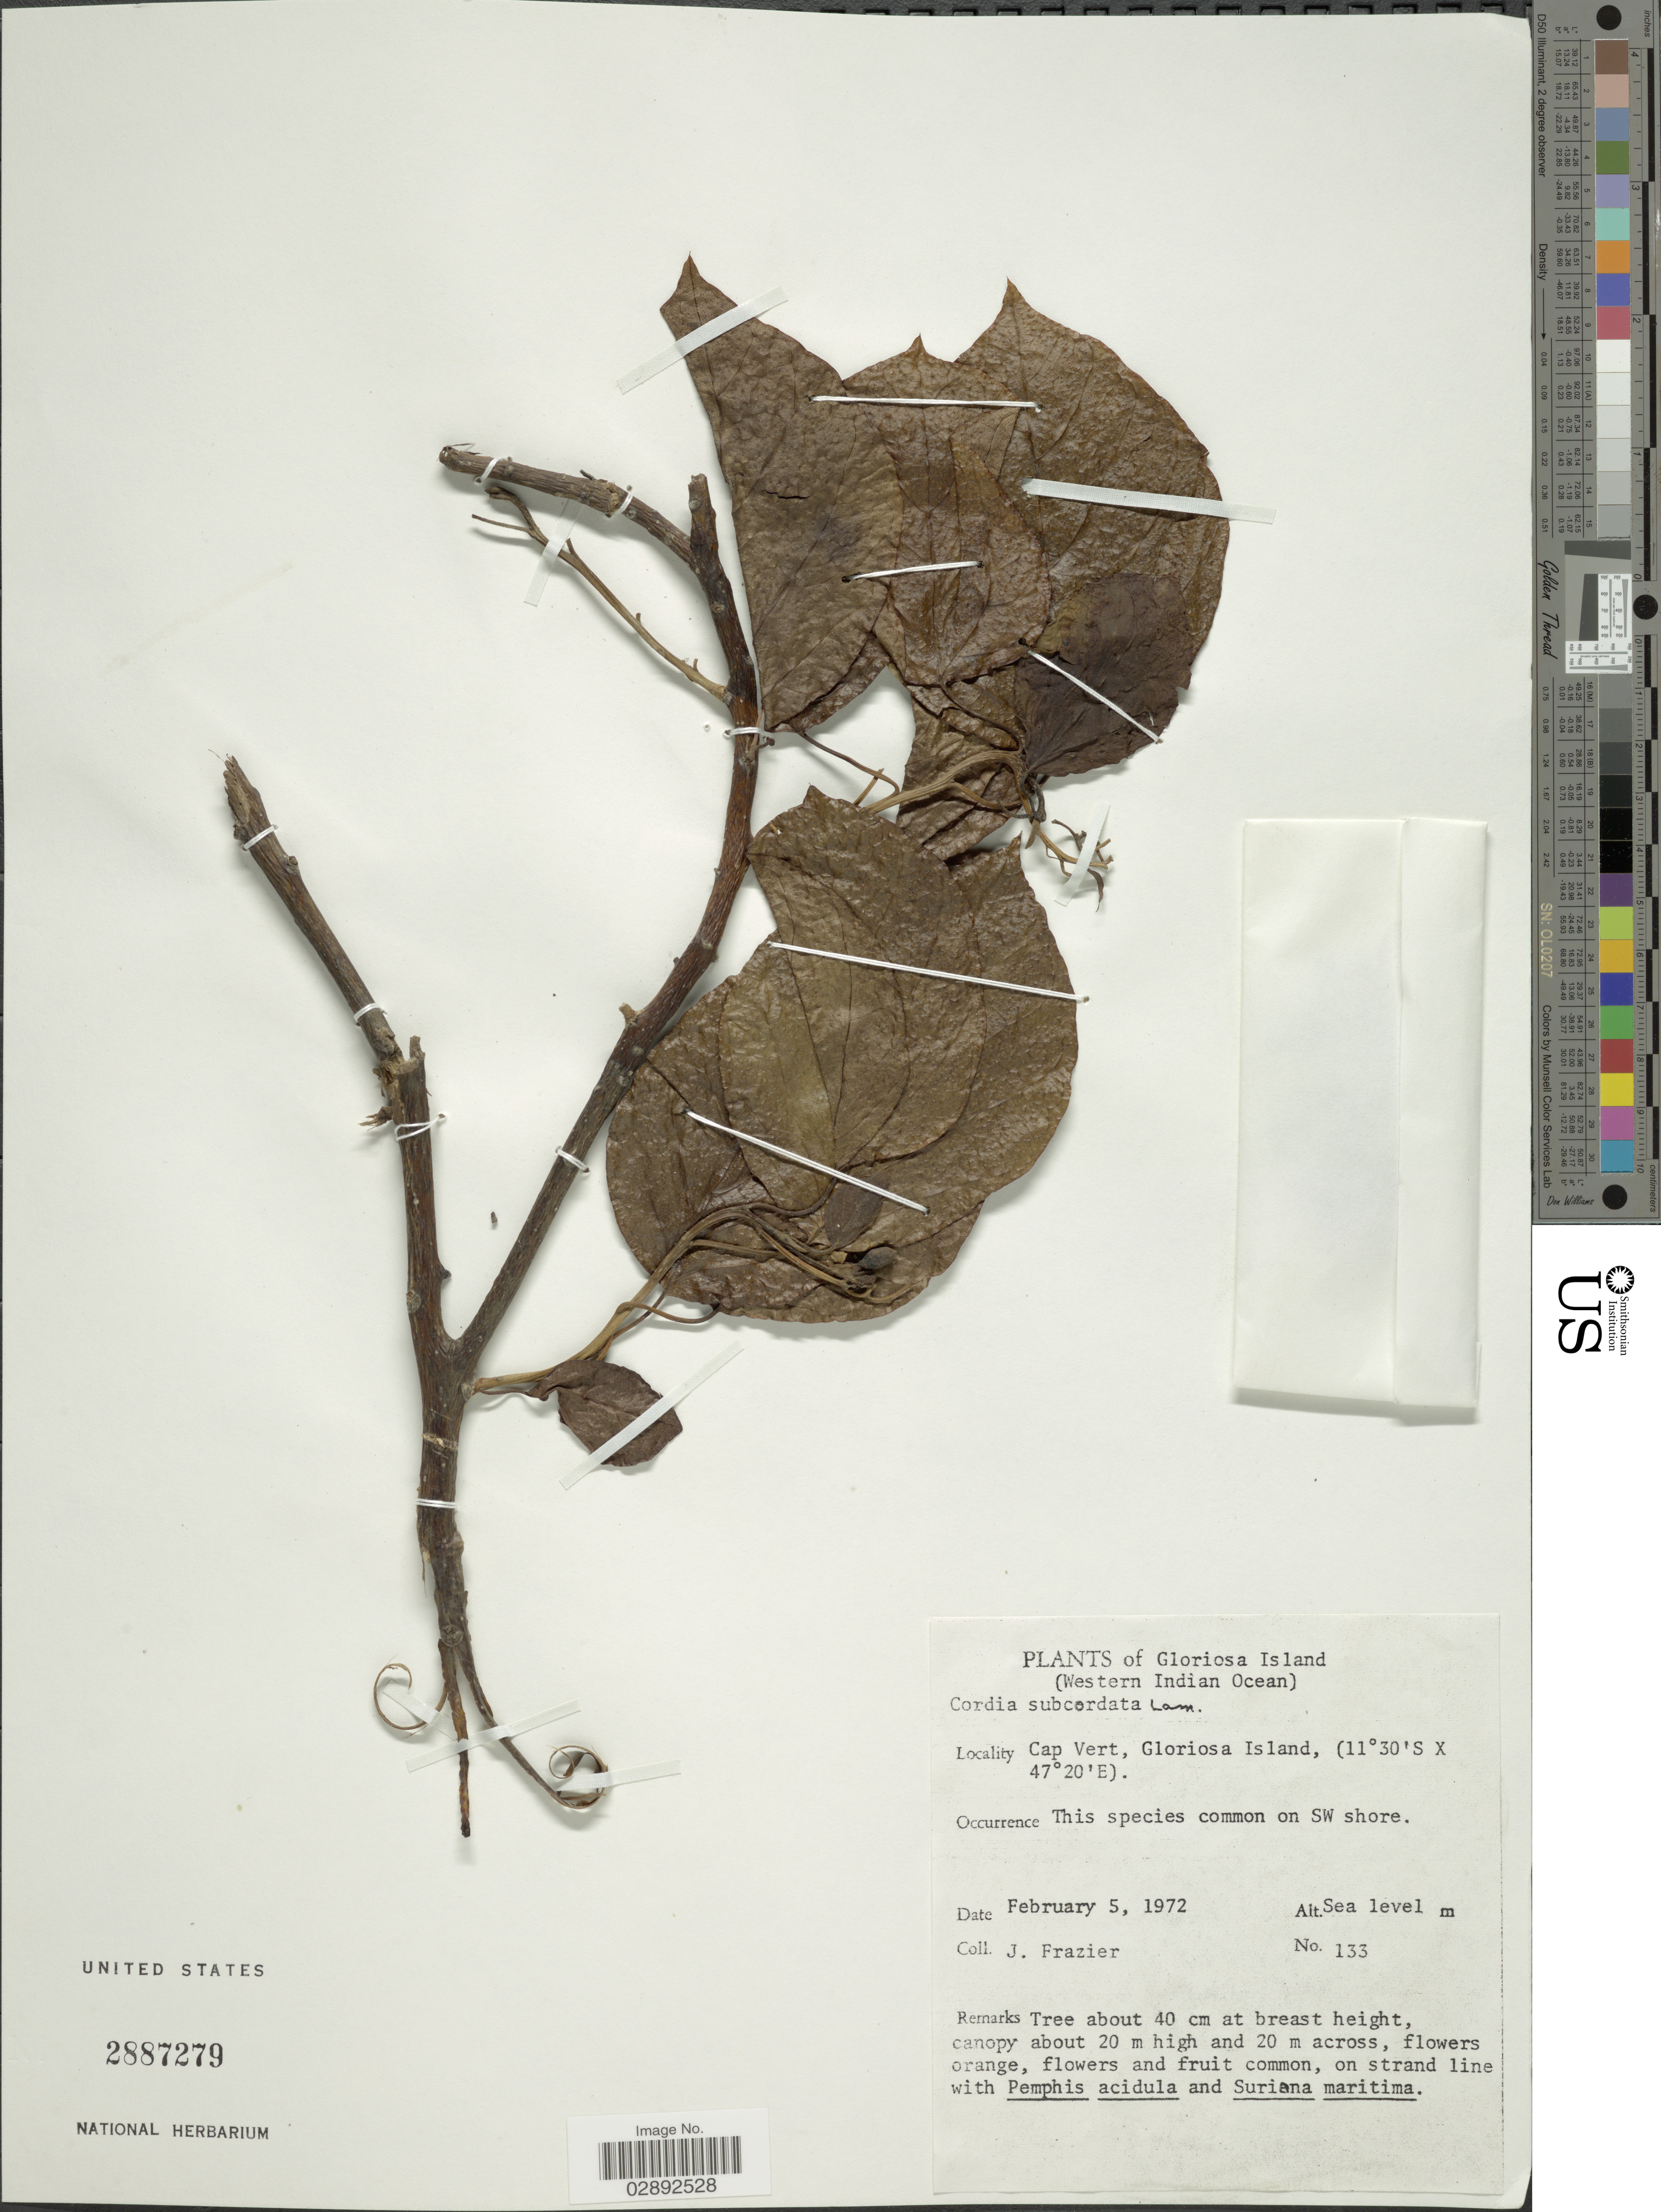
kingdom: Plantae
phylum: Tracheophyta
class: Magnoliopsida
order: Boraginales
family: Cordiaceae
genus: Cordia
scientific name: Cordia subcordata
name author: Lam.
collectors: J. Frazier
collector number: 133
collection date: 1972-02-05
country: French Southern Territories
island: Île Glorieuse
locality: Gloriosa Island (Western Indian Ocean). Cap Vert, Gloriosa Island.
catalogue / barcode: US 2887279